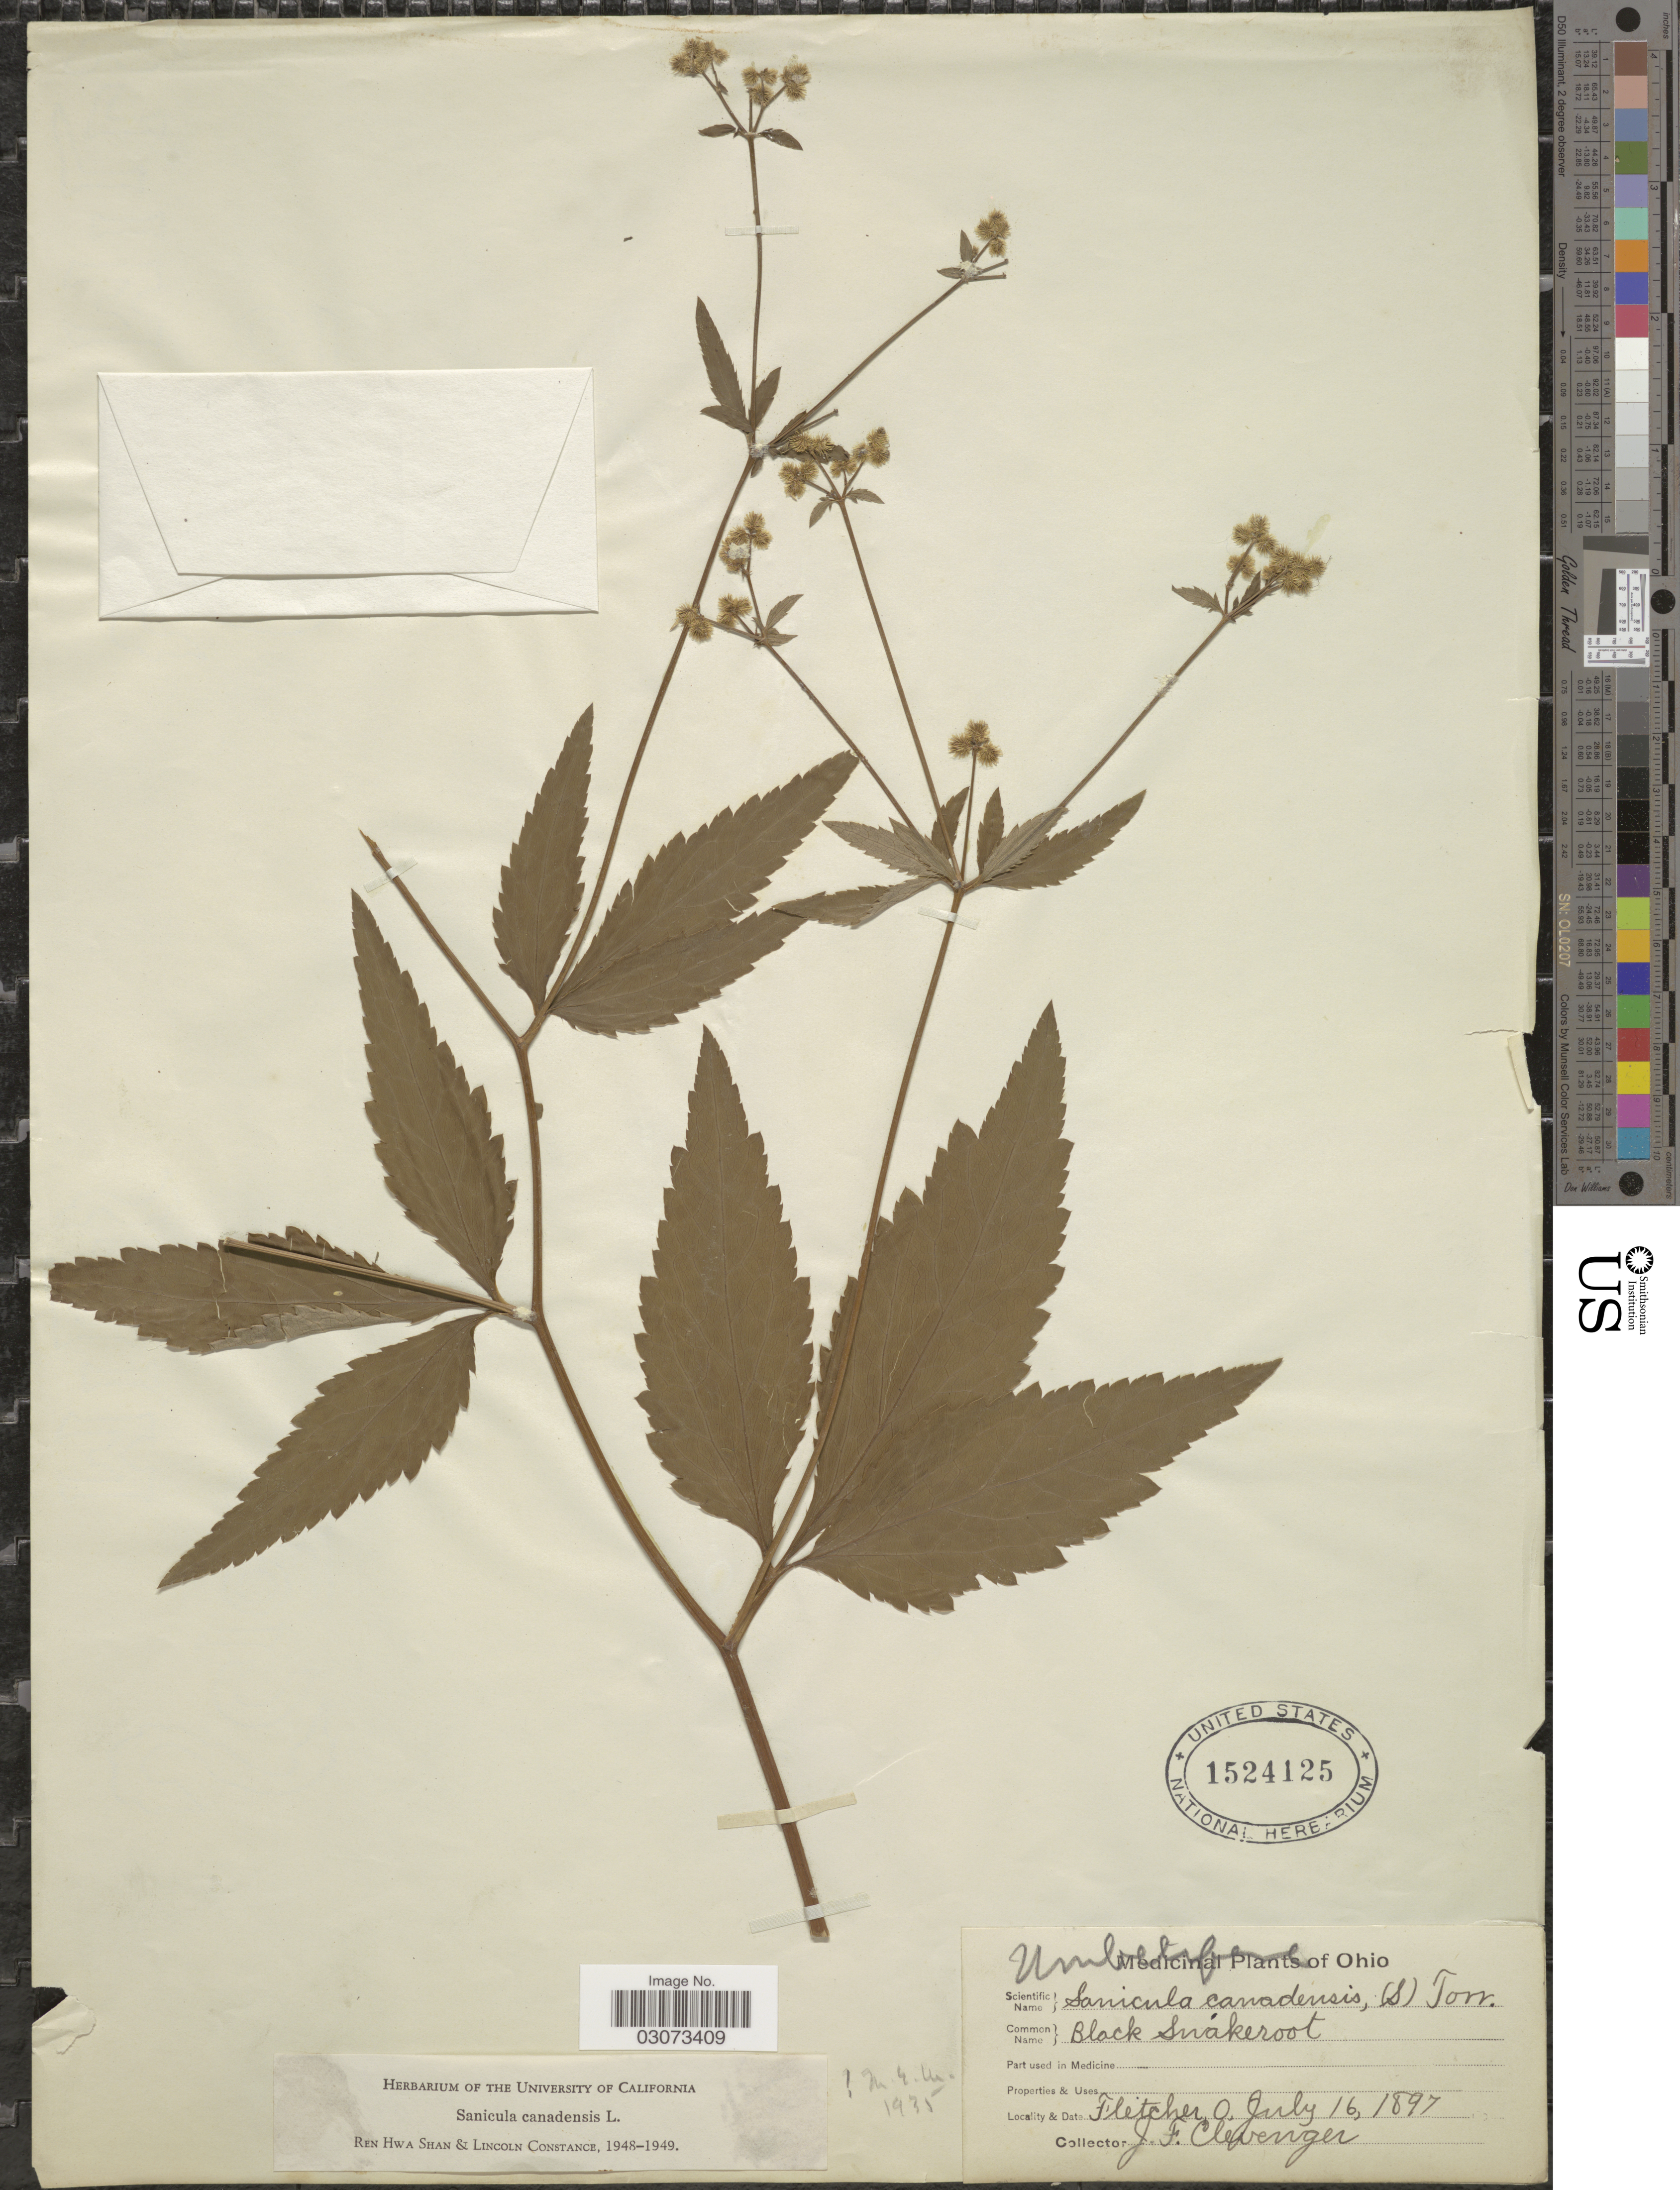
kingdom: Plantae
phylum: Tracheophyta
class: Magnoliopsida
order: Apiales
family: Apiaceae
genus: Sanicula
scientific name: Sanicula canadensis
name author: L.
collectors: J. F. Clevenger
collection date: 1897-07-16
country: United States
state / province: Ohio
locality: Fletcher.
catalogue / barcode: US 1524125